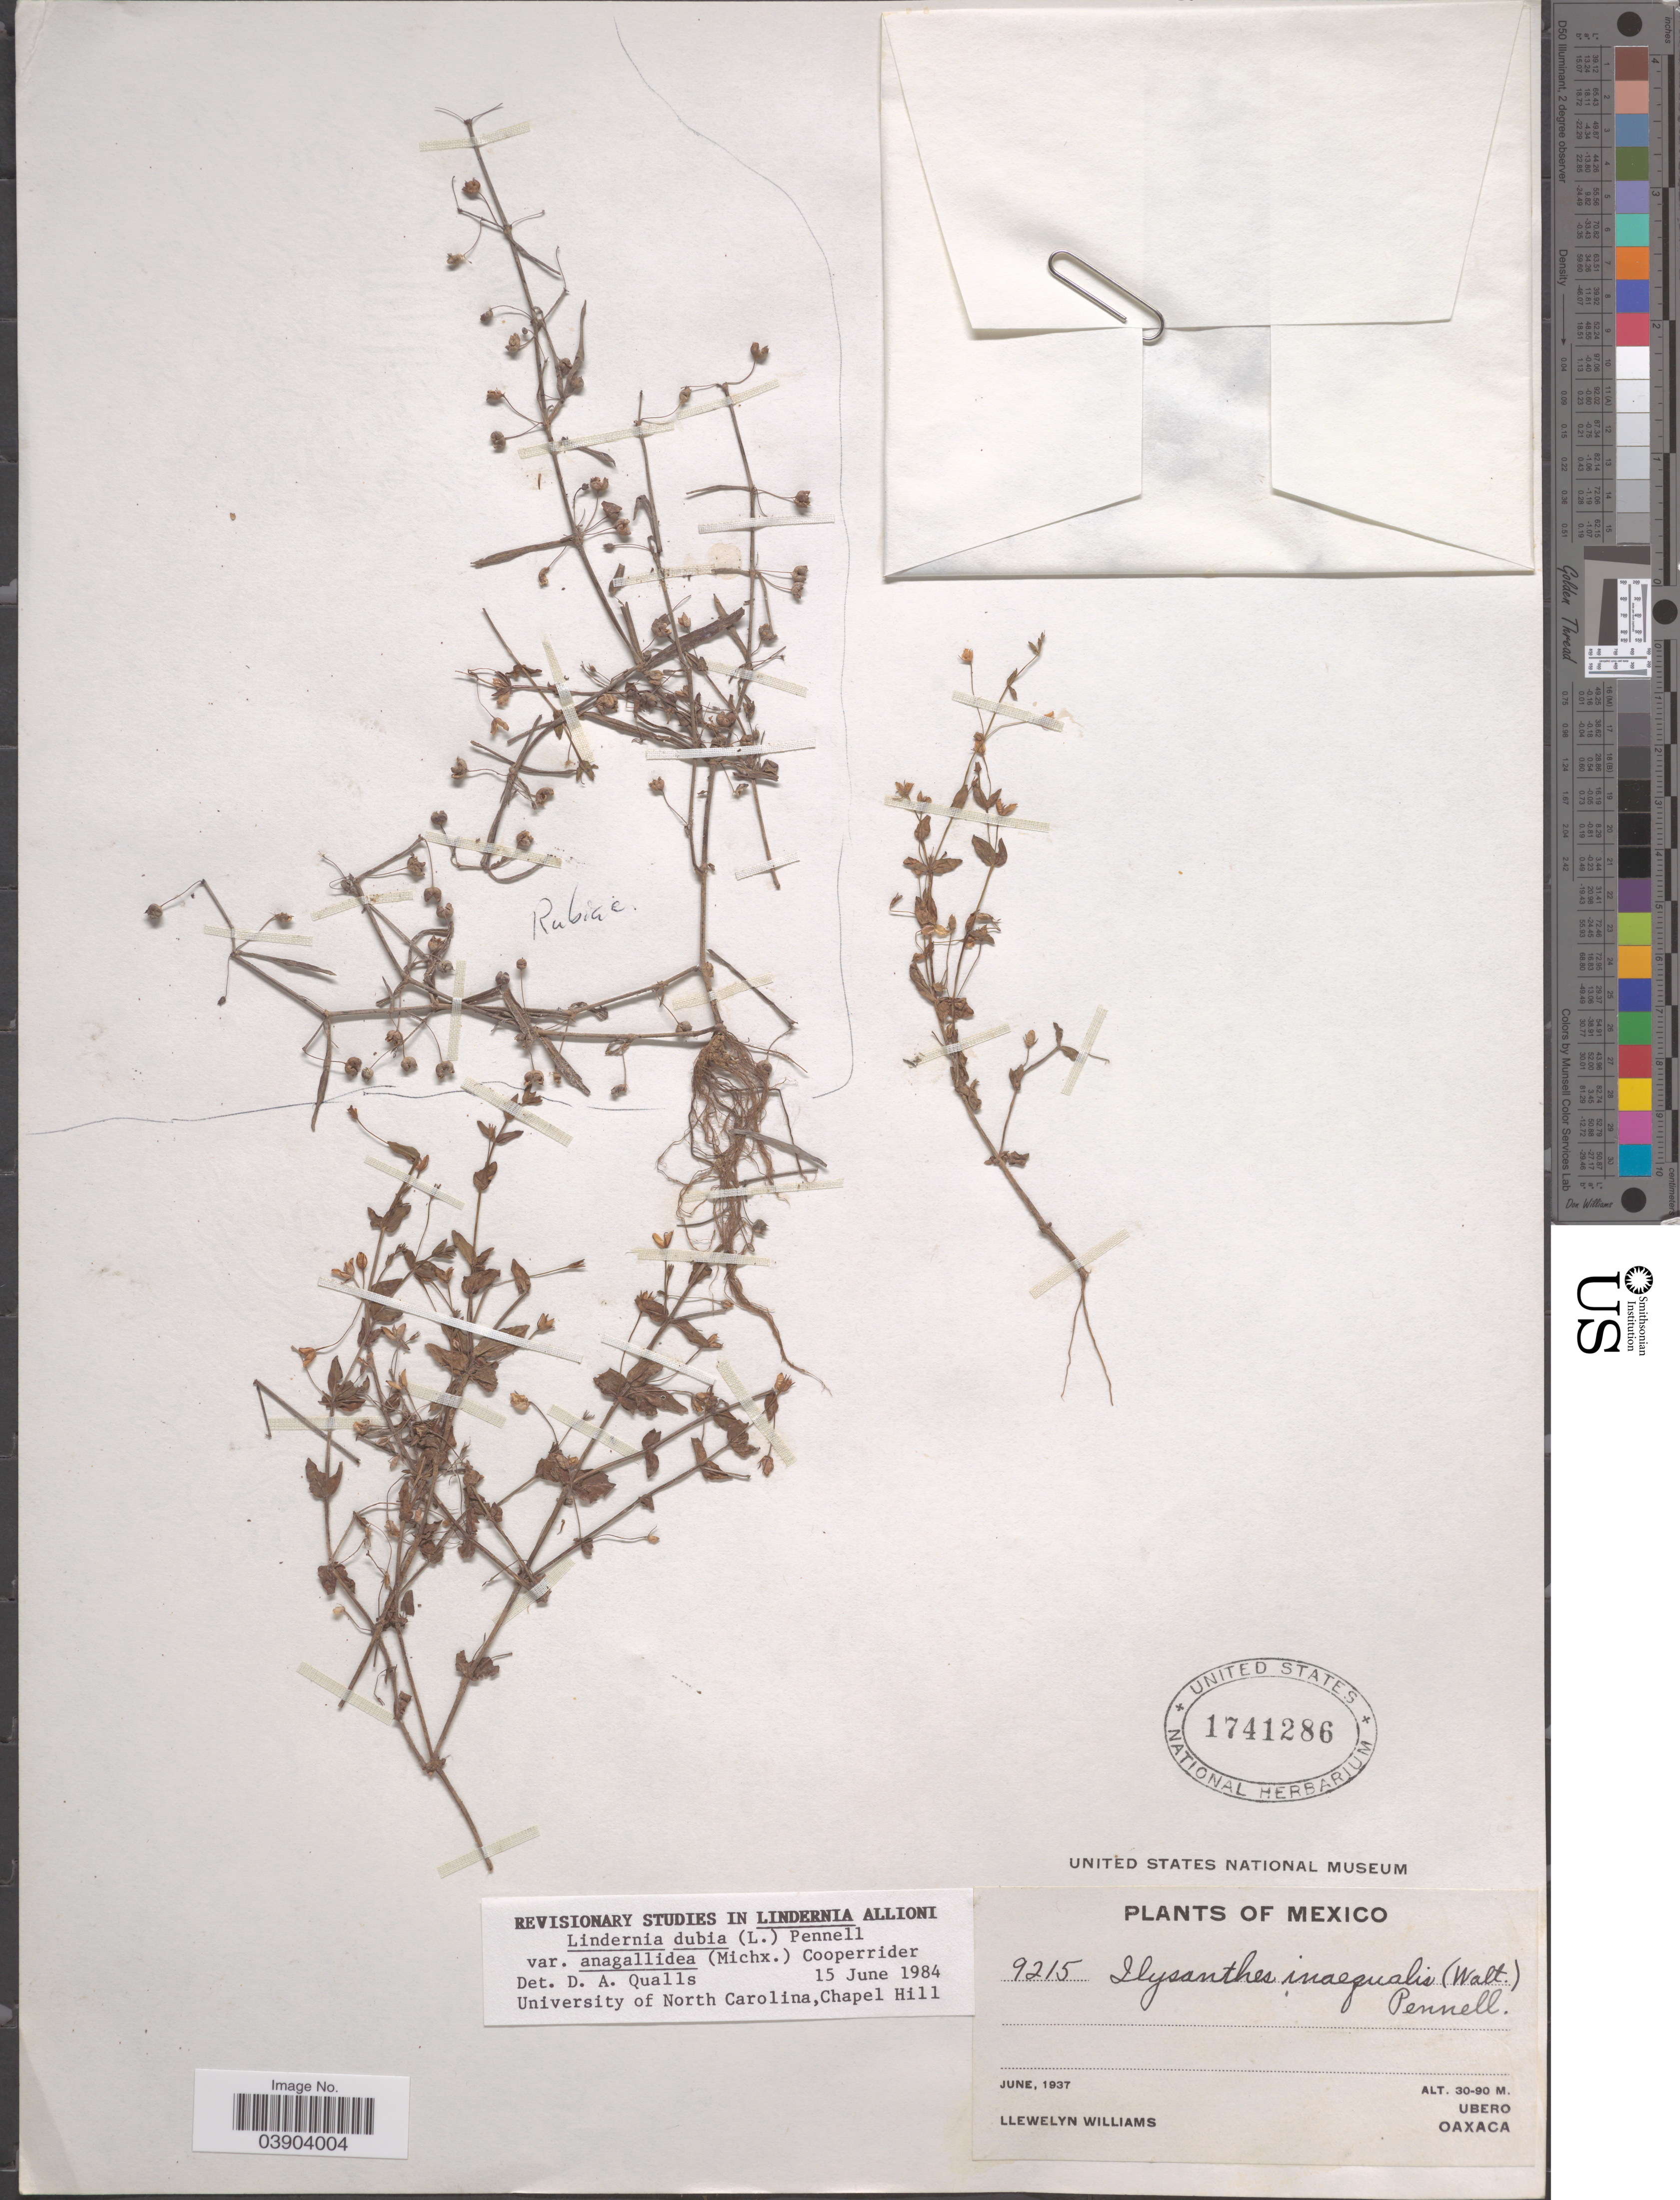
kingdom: Plantae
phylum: Tracheophyta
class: Magnoliopsida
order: Lamiales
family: Linderniaceae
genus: Lindernia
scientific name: Lindernia dubia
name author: (L.) Pennell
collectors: Ll. Williams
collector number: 9215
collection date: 1937-06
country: Mexico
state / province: Oaxaca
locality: Ubero.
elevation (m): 30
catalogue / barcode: US 1741286